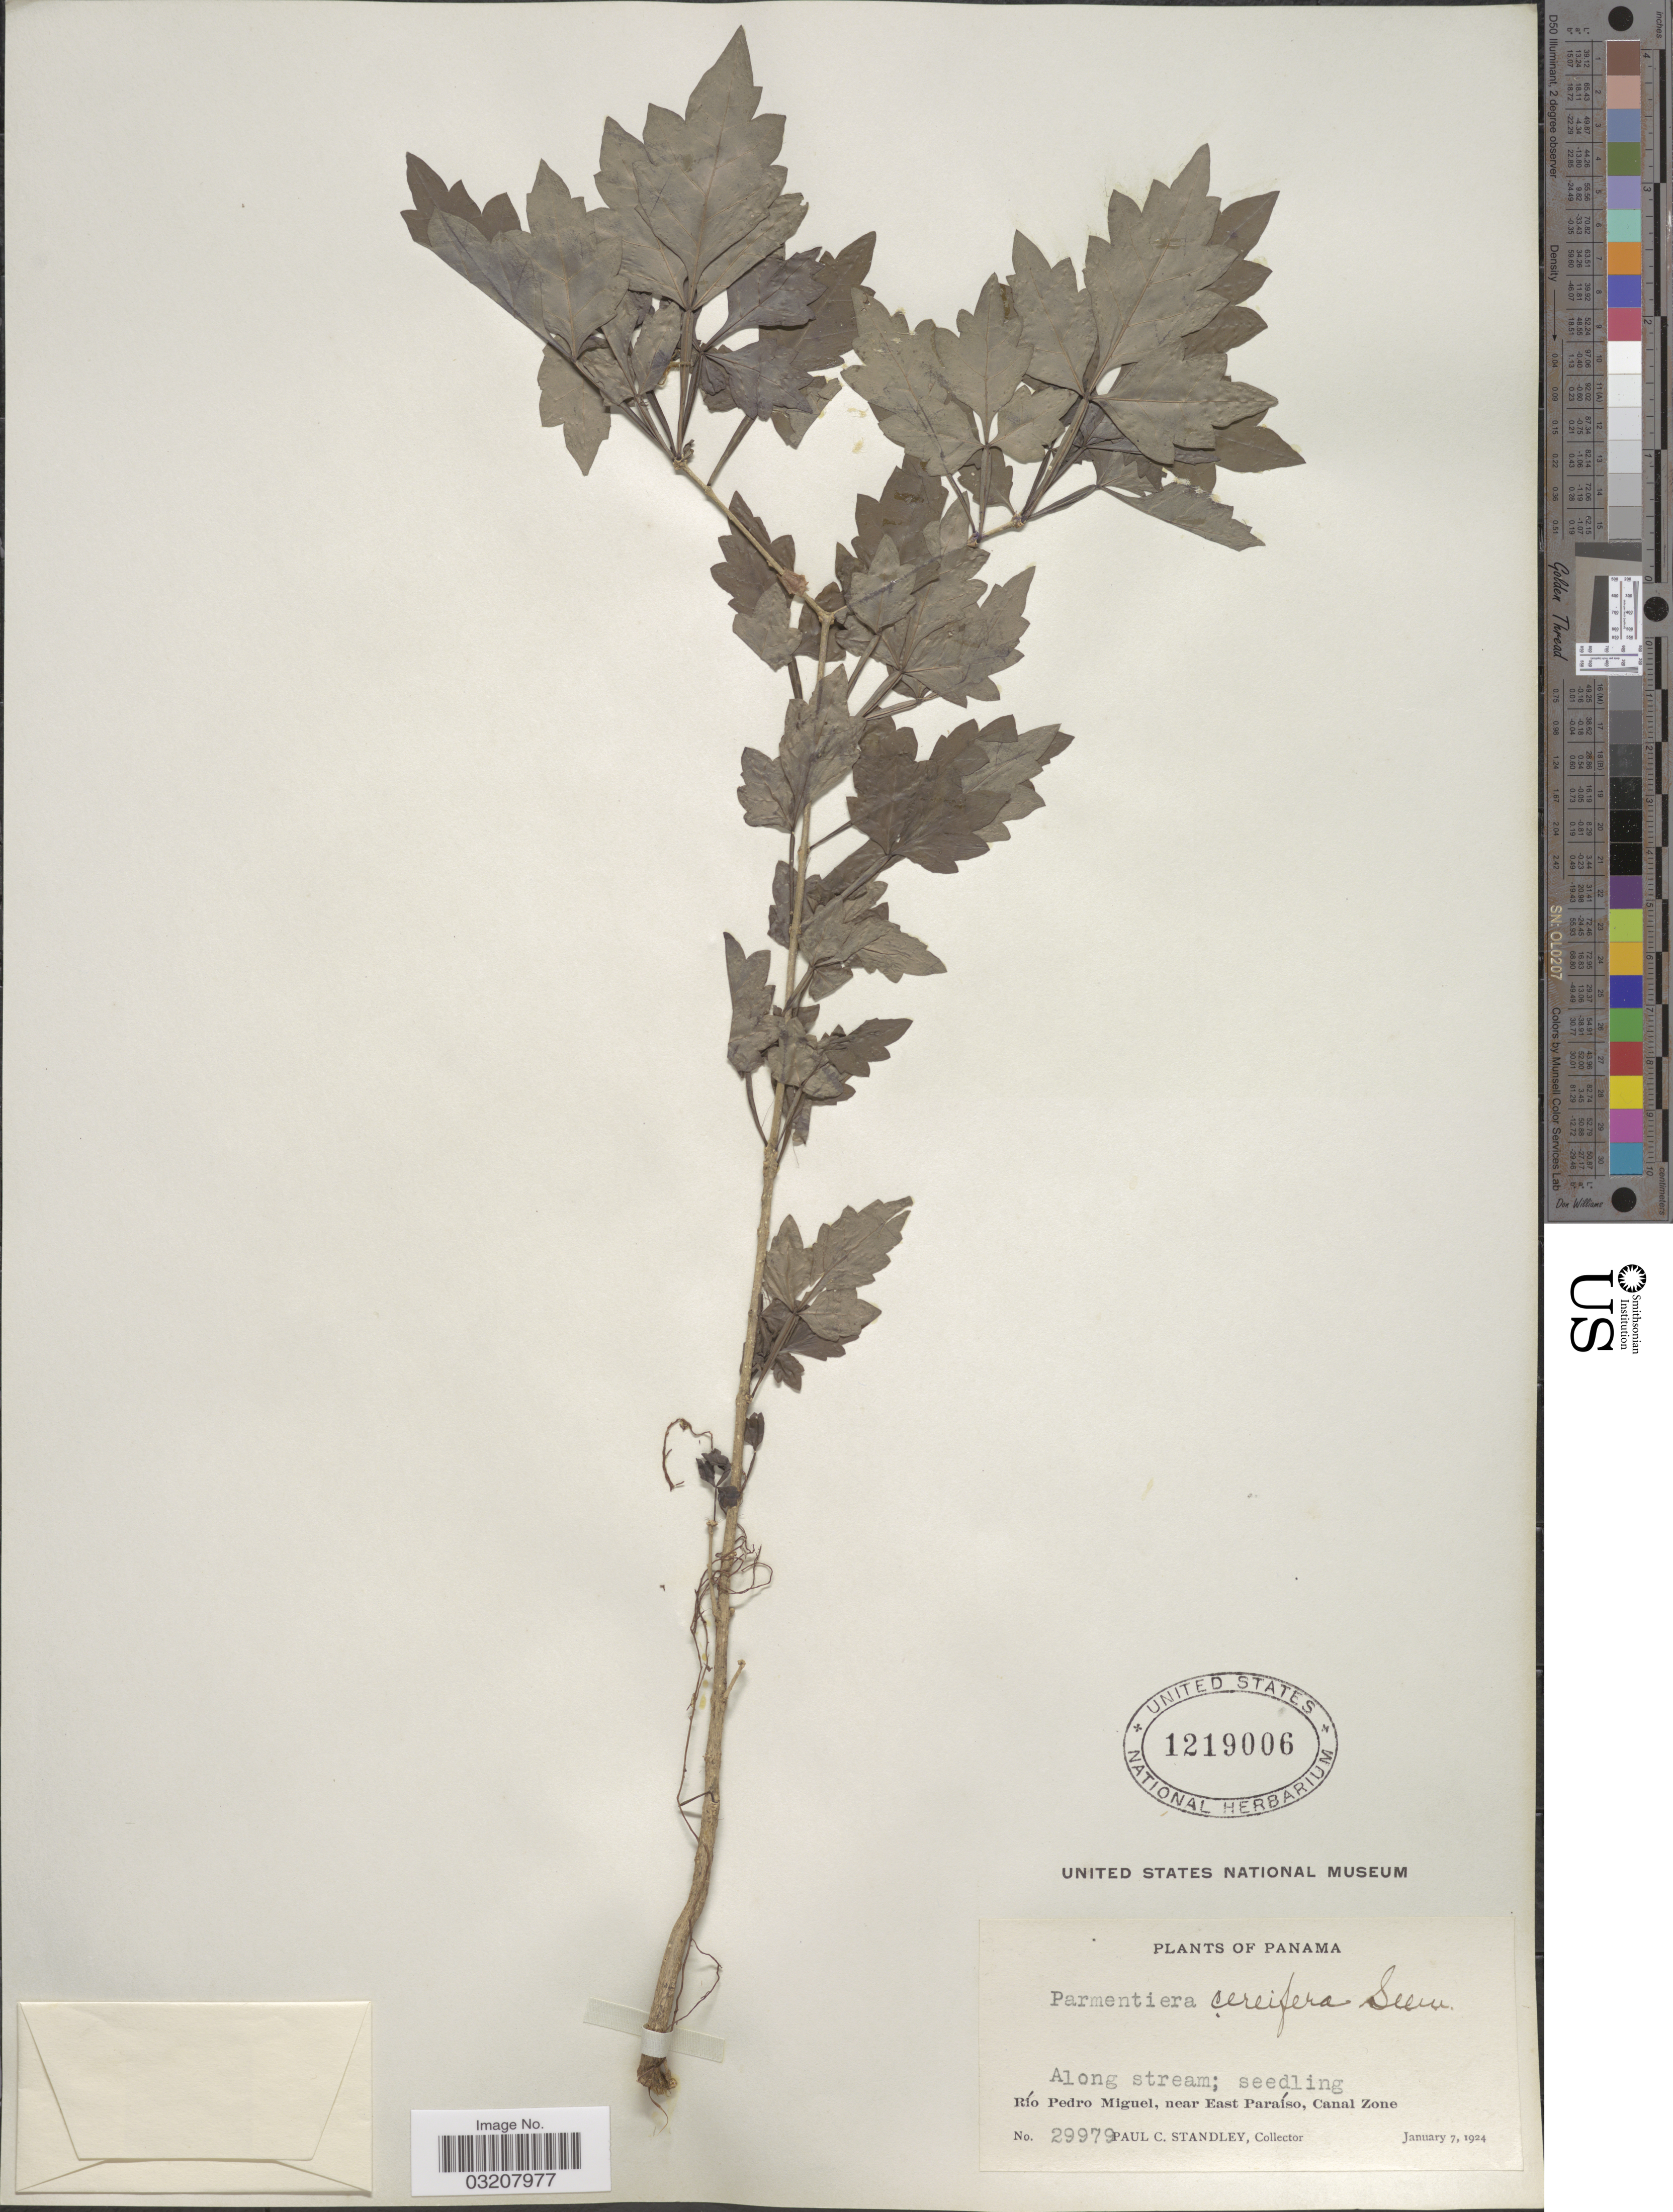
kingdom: Plantae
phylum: Tracheophyta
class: Magnoliopsida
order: Lamiales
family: Bignoniaceae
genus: Parmentiera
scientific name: Parmentiera cereifera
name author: Seem.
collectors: P. C. Standley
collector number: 29979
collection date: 1924-01-07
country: Panama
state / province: Colón / Panamá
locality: Río Pedro Miguel, near East Paraíso, Canal Zone.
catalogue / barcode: US 1219006